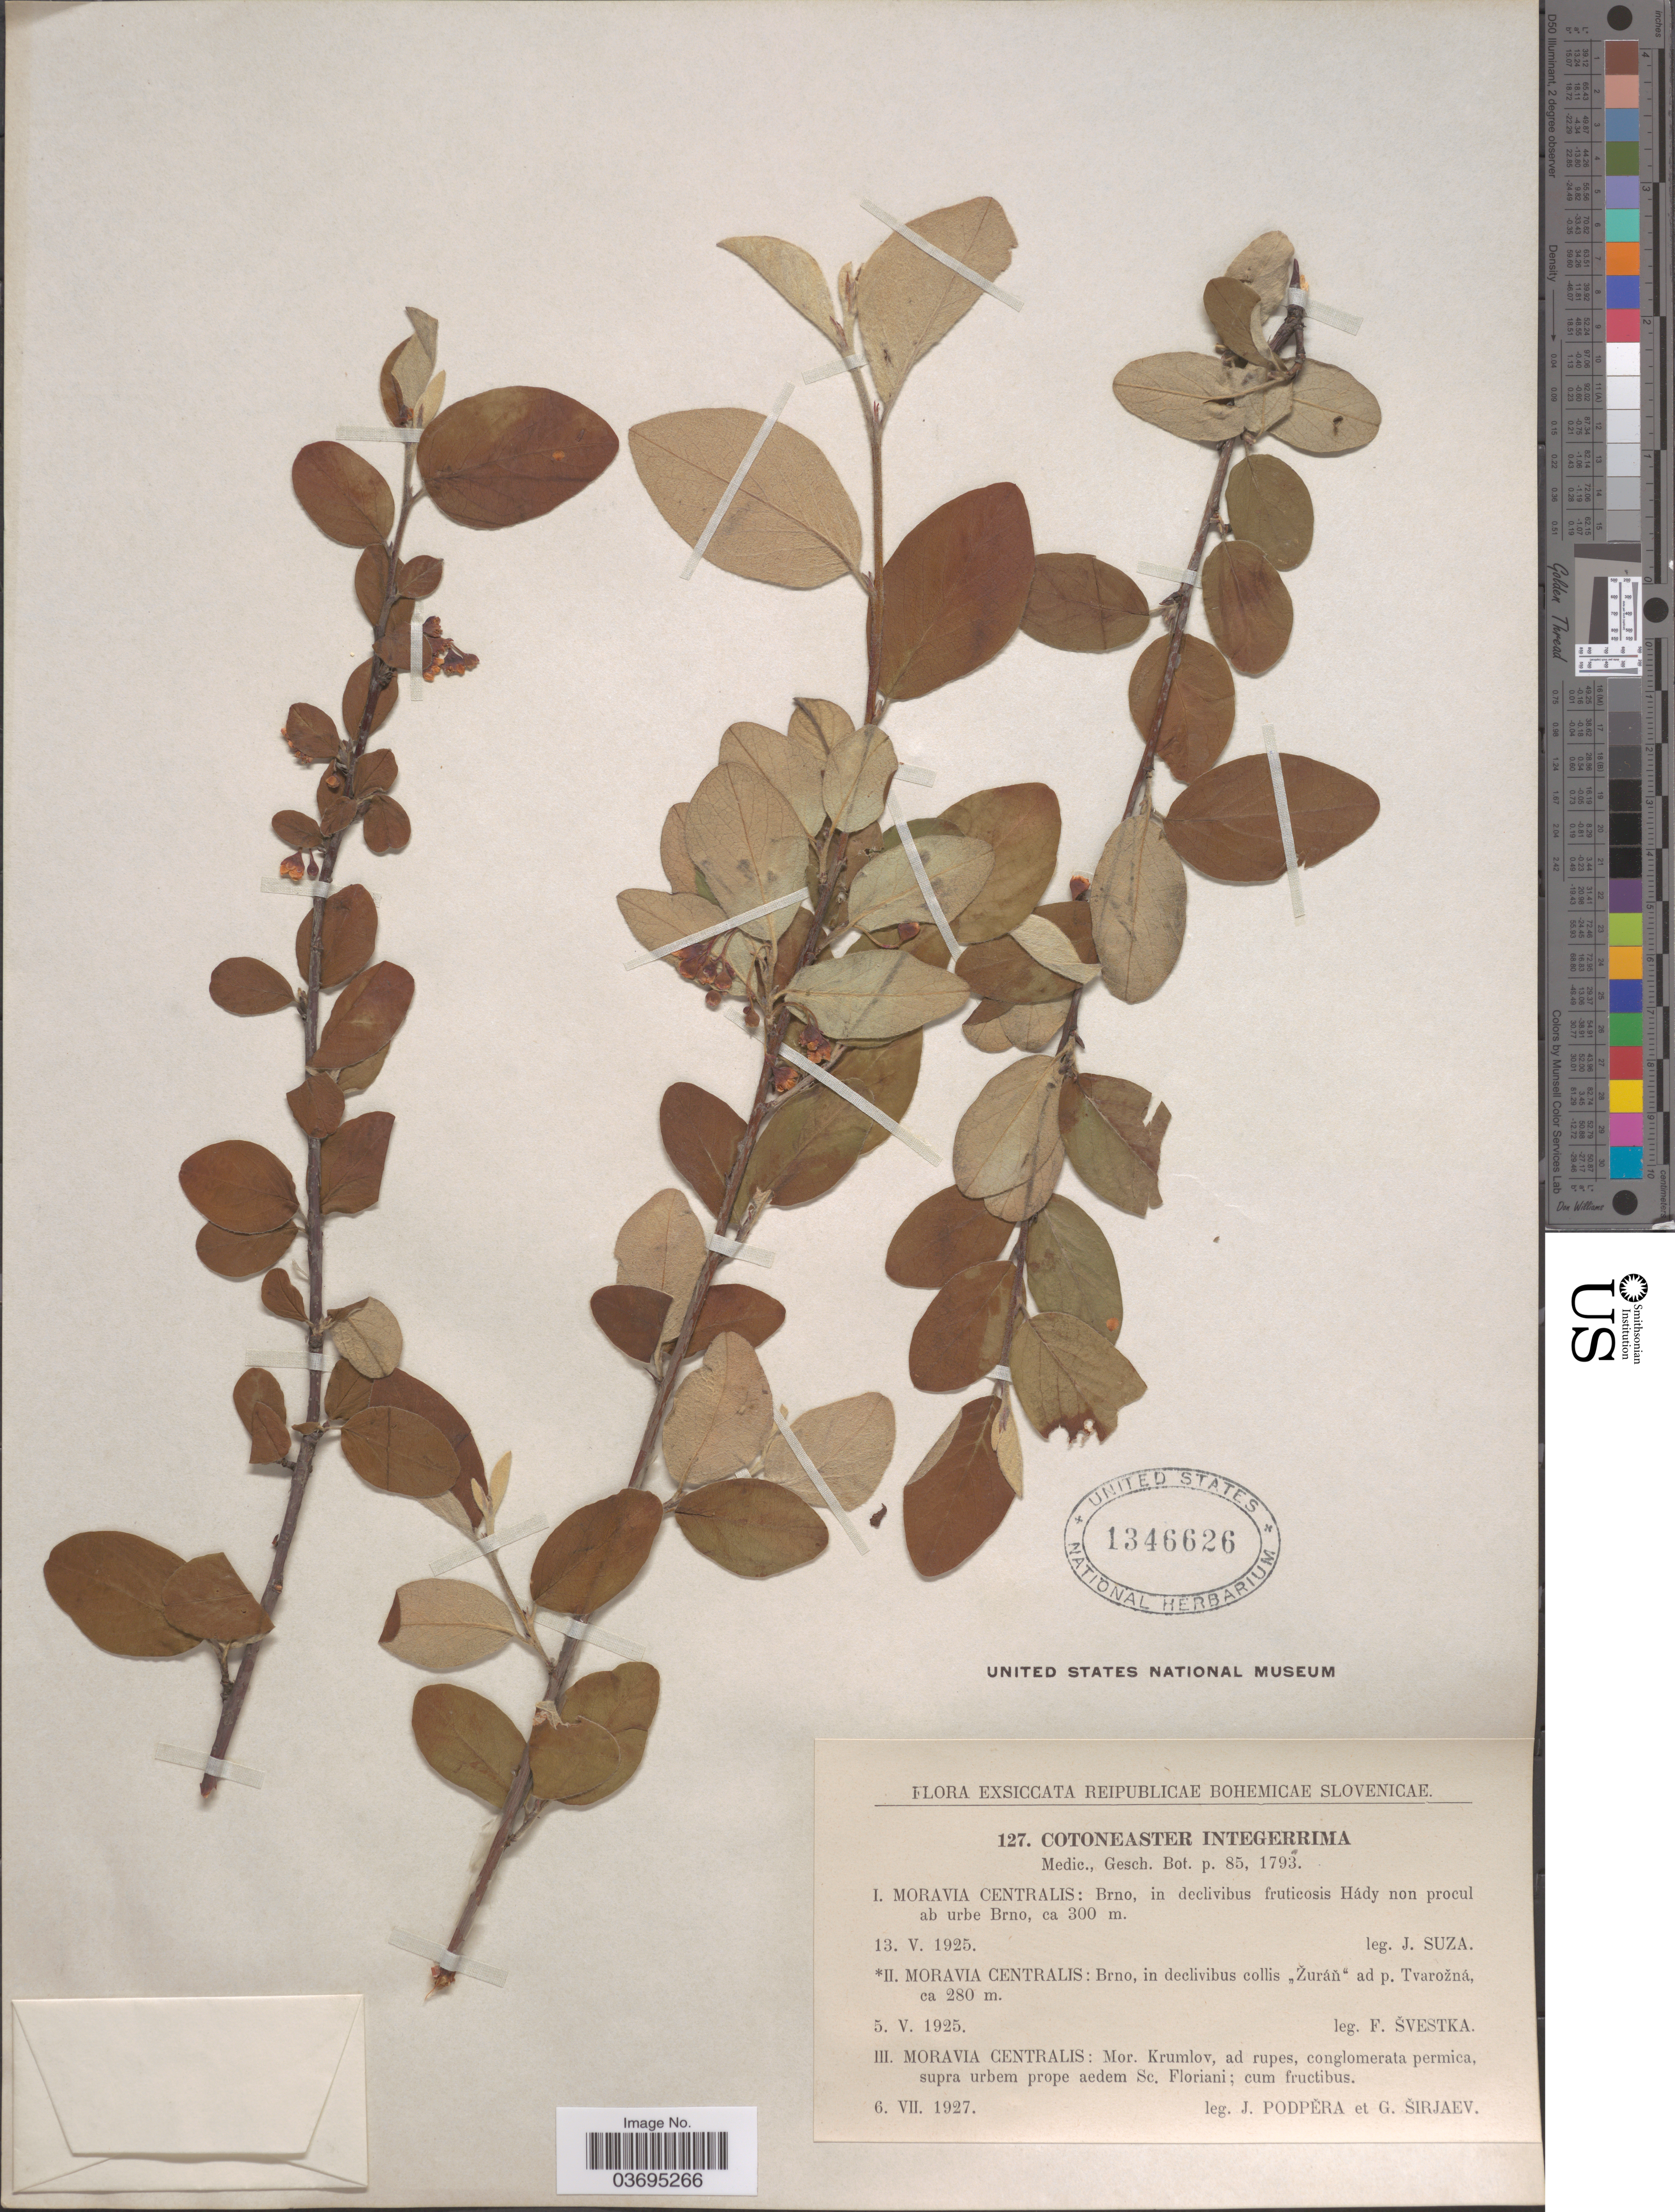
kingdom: Plantae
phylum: Tracheophyta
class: Magnoliopsida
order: Rosales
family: Rosaceae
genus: Cotoneaster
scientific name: Cotoneaster integerrimus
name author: Medik.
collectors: F. Svestka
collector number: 127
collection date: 1925-05-05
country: Czechia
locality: Reipublicae Bohemicae Slovenicae. Moravia Centralis: Brno, in declivibus collis "Žuráň" ad p. Tvarožná.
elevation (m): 280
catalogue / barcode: US 1346626